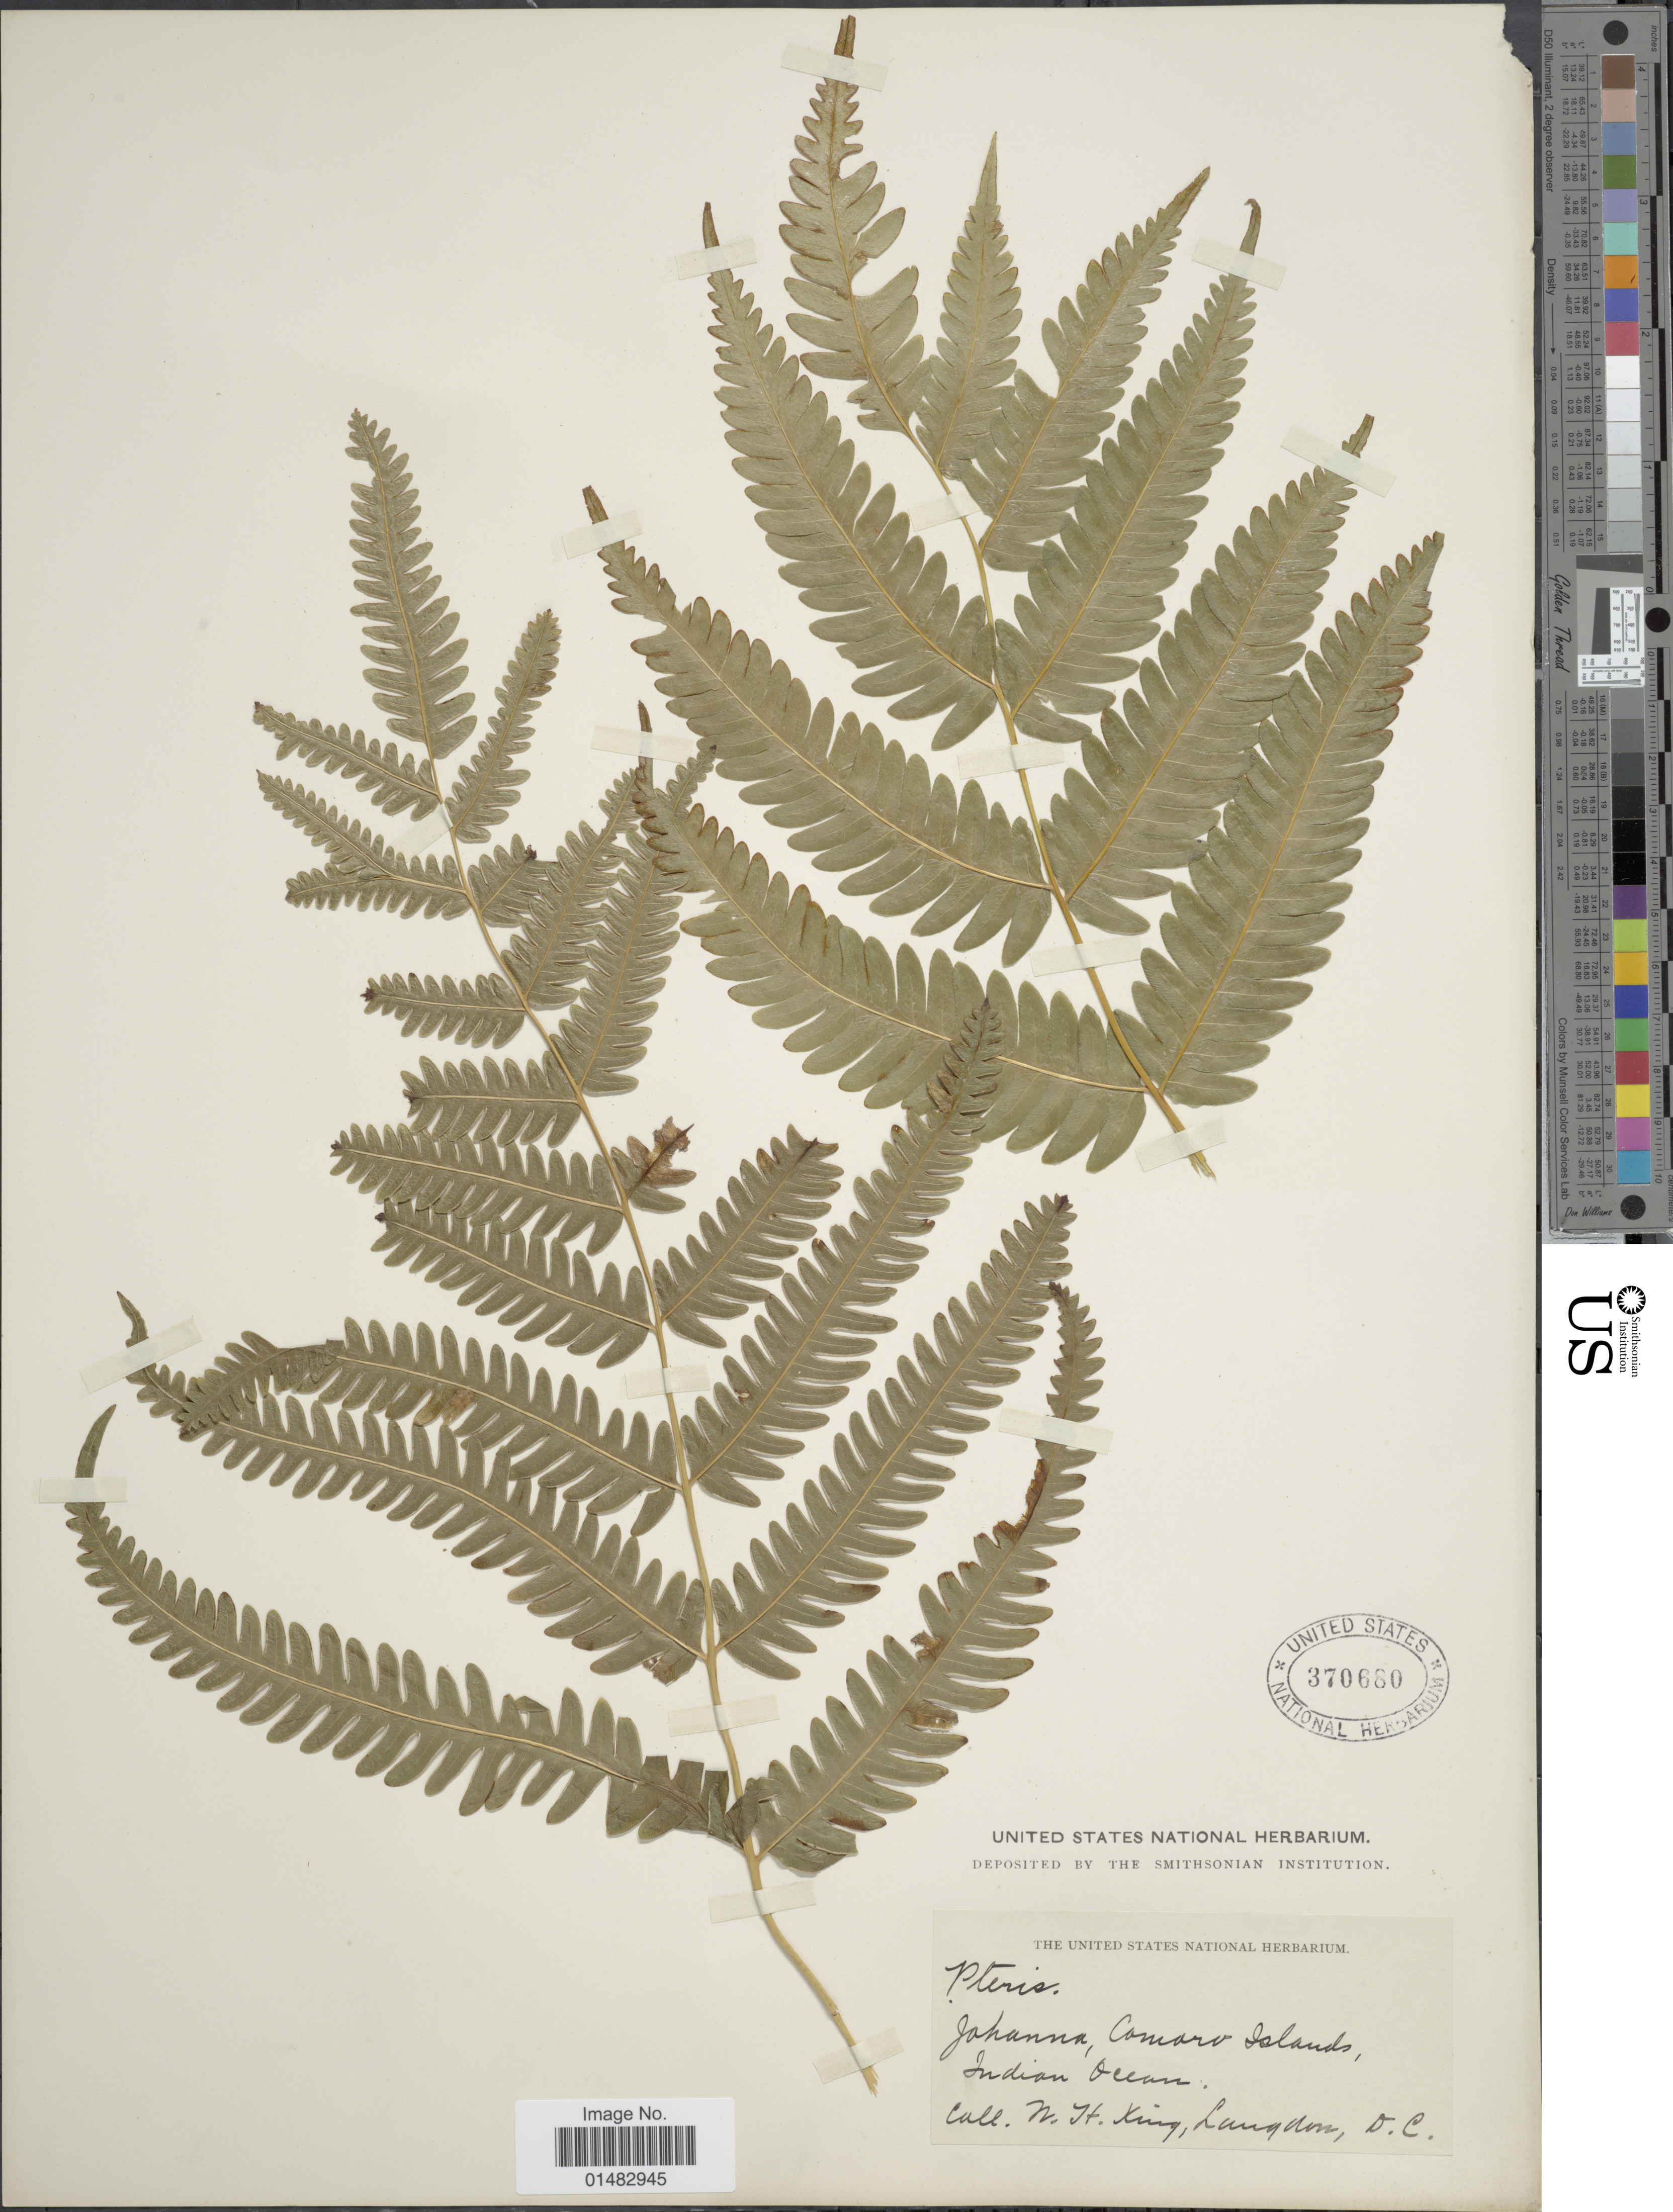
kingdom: Plantae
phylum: Tracheophyta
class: Polypodiopsida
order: Polypodiales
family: Pteridaceae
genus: Pteris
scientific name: Pteris sp.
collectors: W. H. King & O. Langdon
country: Comoros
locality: Johanna, Camaro Islands, Indian Ocean [interpreted]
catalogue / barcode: US 370680